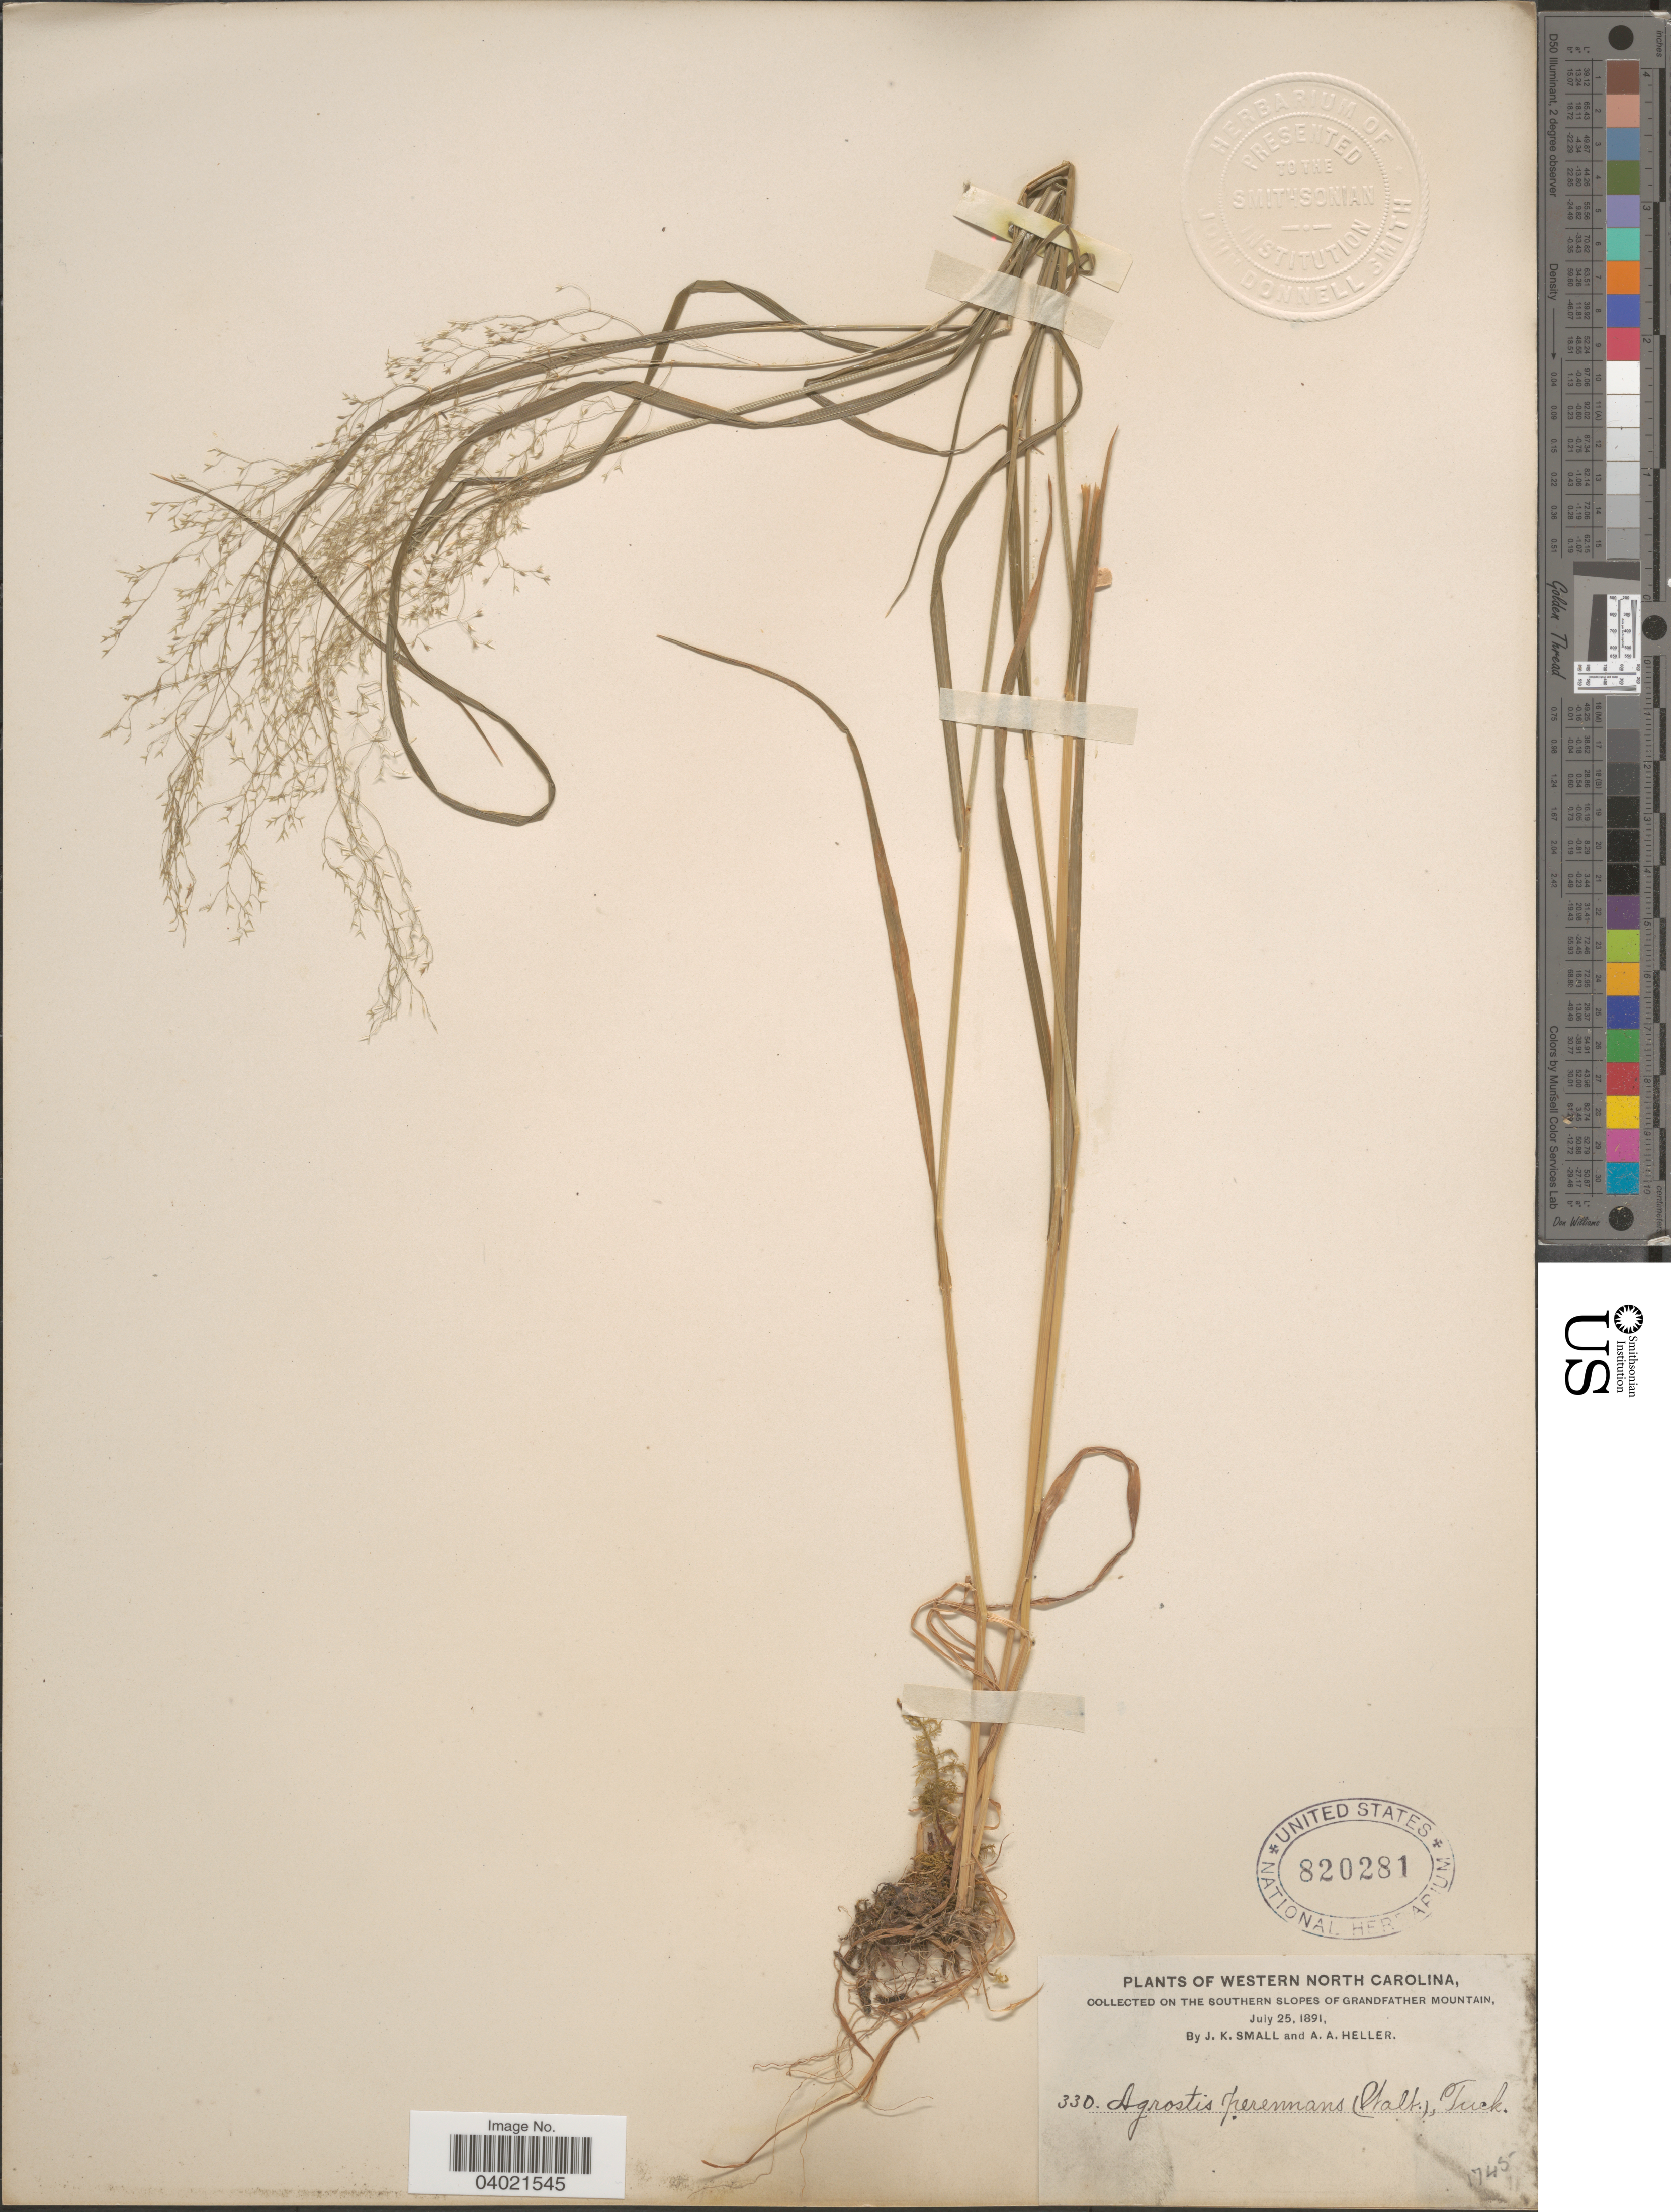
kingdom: Plantae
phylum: Tracheophyta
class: Liliopsida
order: Poales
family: Poaceae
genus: Agrostis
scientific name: Agrostis perennans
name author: (Walter) Tuck.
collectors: J. K. Small & A. A. Heller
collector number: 330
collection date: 1891-07-25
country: United States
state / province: North Carolina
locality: Western North Carolina. On the Southern Slopes of Grandfather Mountain.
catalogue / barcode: US 820281